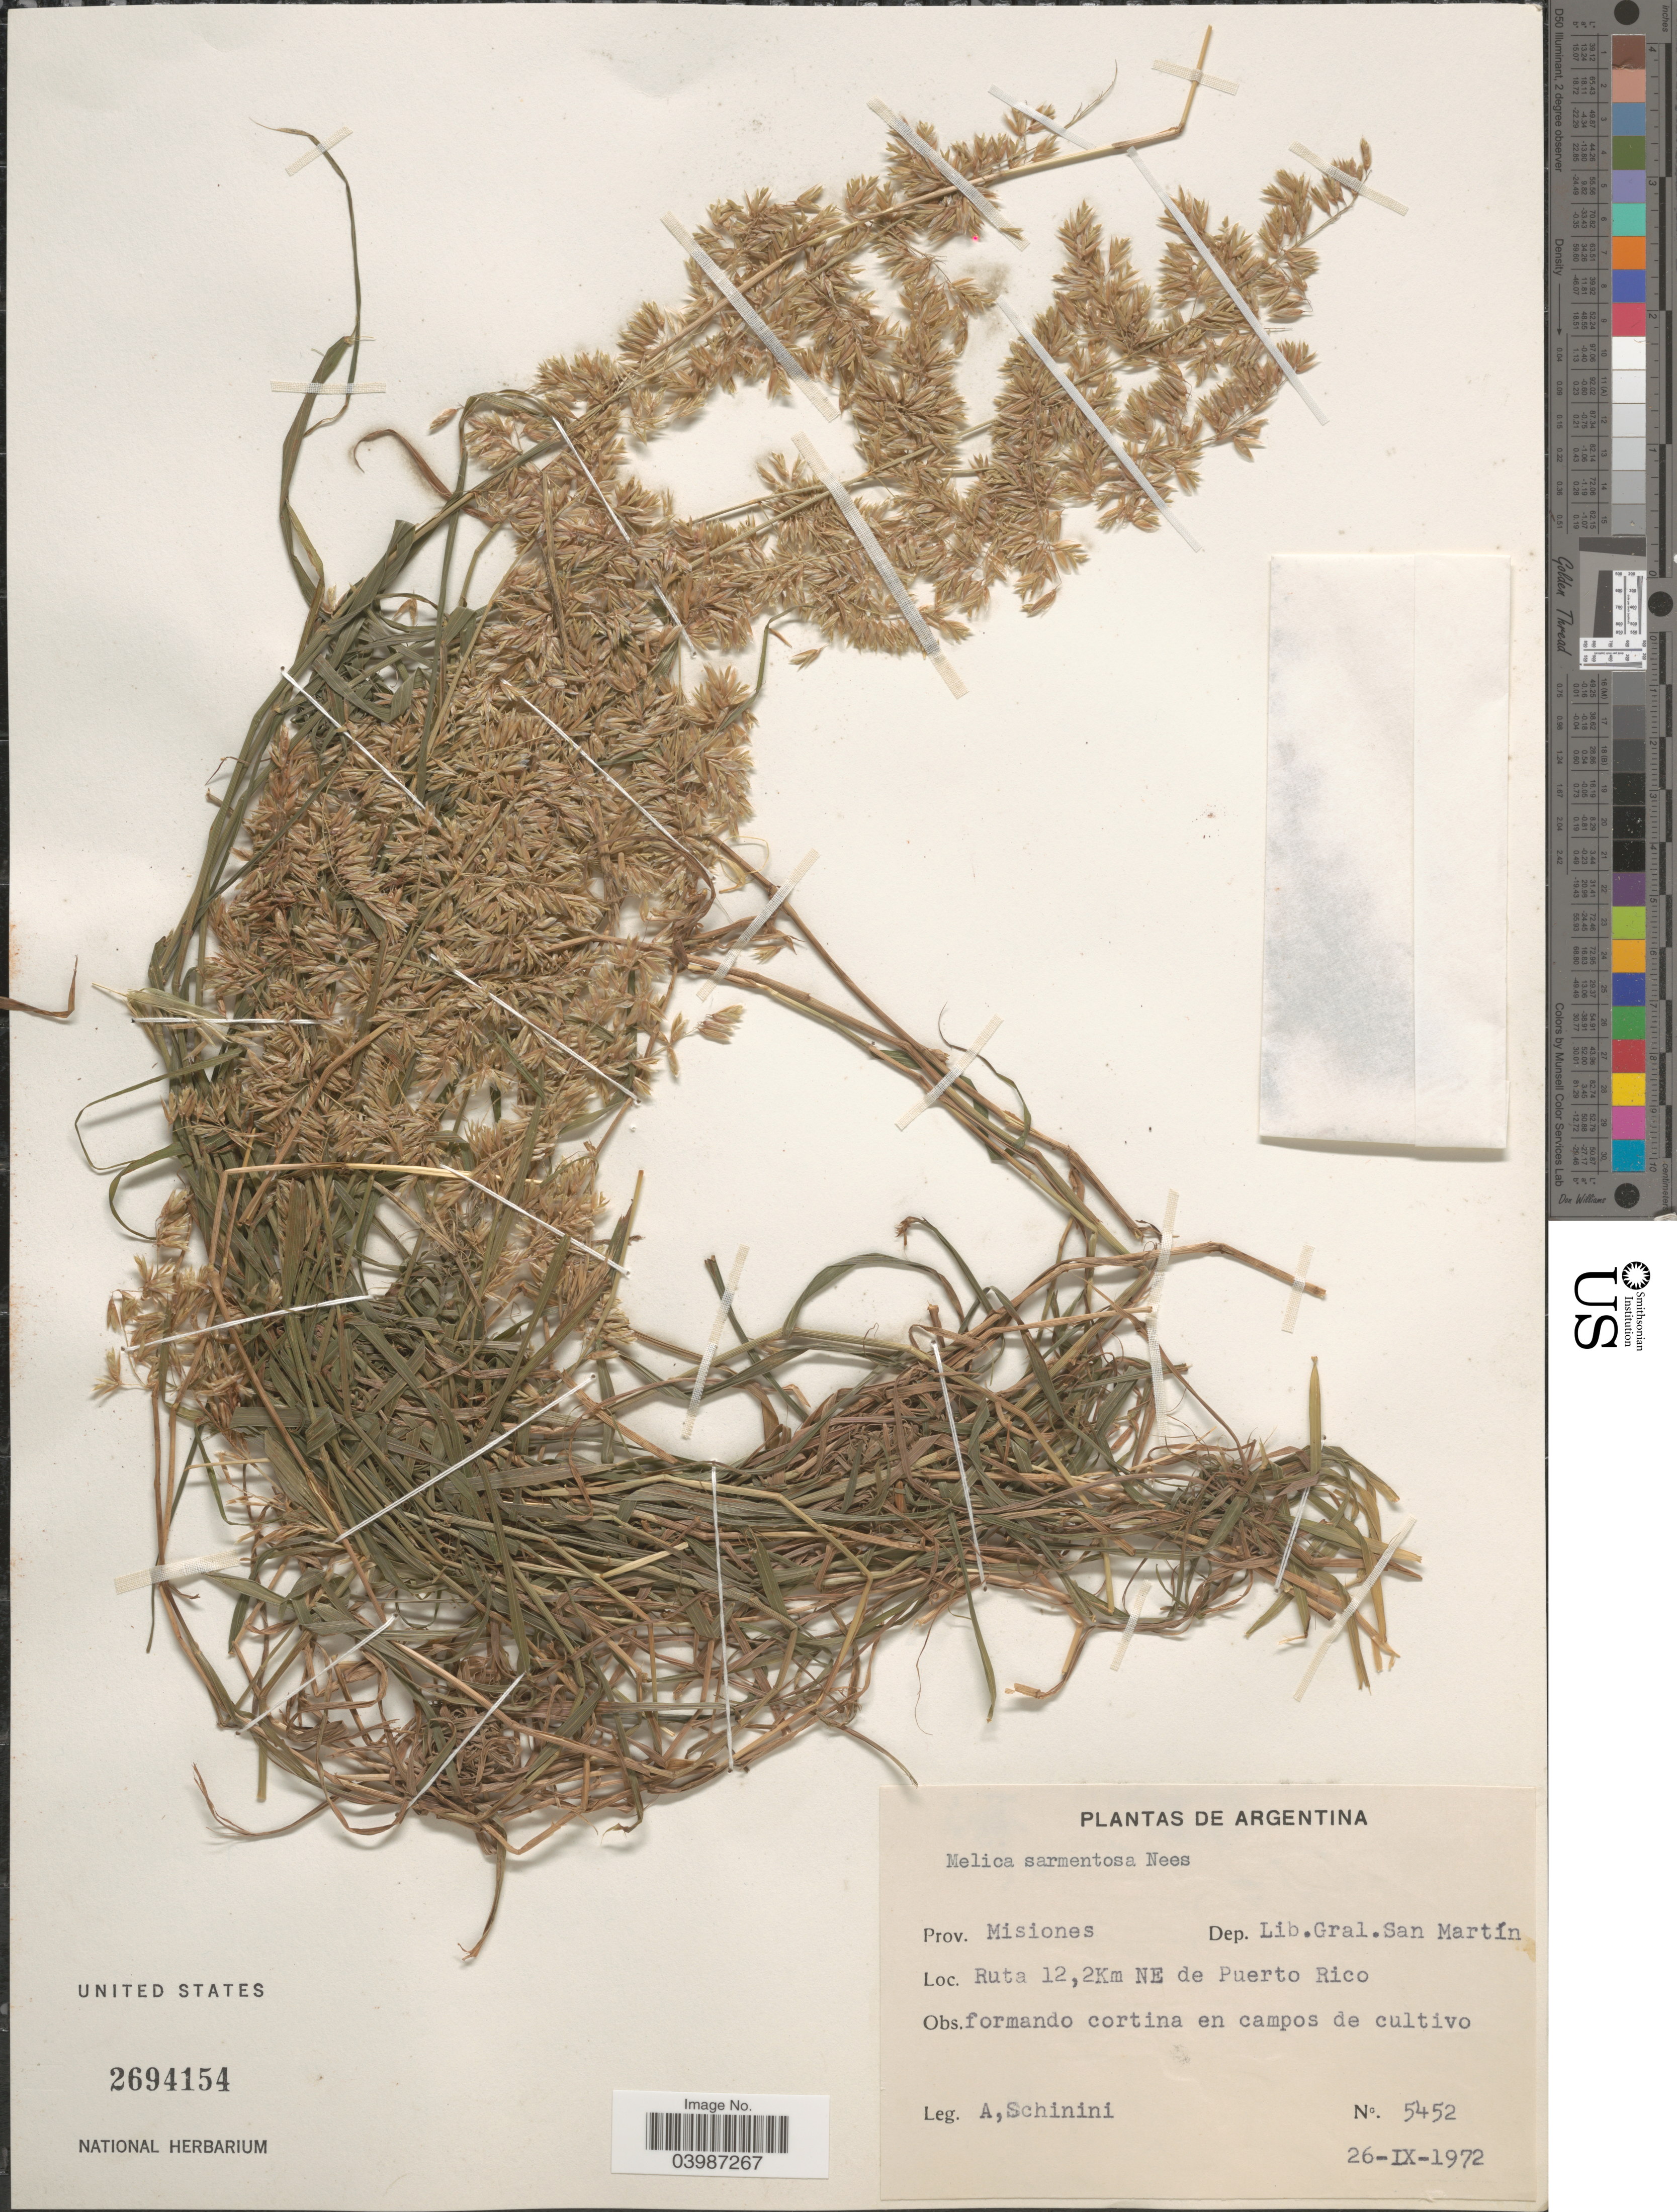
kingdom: Plantae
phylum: Tracheophyta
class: Liliopsida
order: Poales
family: Poaceae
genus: Melica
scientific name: Melica sarmentosa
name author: Nees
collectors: A. Schinini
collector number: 5452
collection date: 1972-09-26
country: Argentina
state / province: Misiones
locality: Dep. Lib. Gral. San Martín. Ruta 12,2Km NE de Puerto Rico. Formando cortina en campos de cultivo.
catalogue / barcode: US 2694154